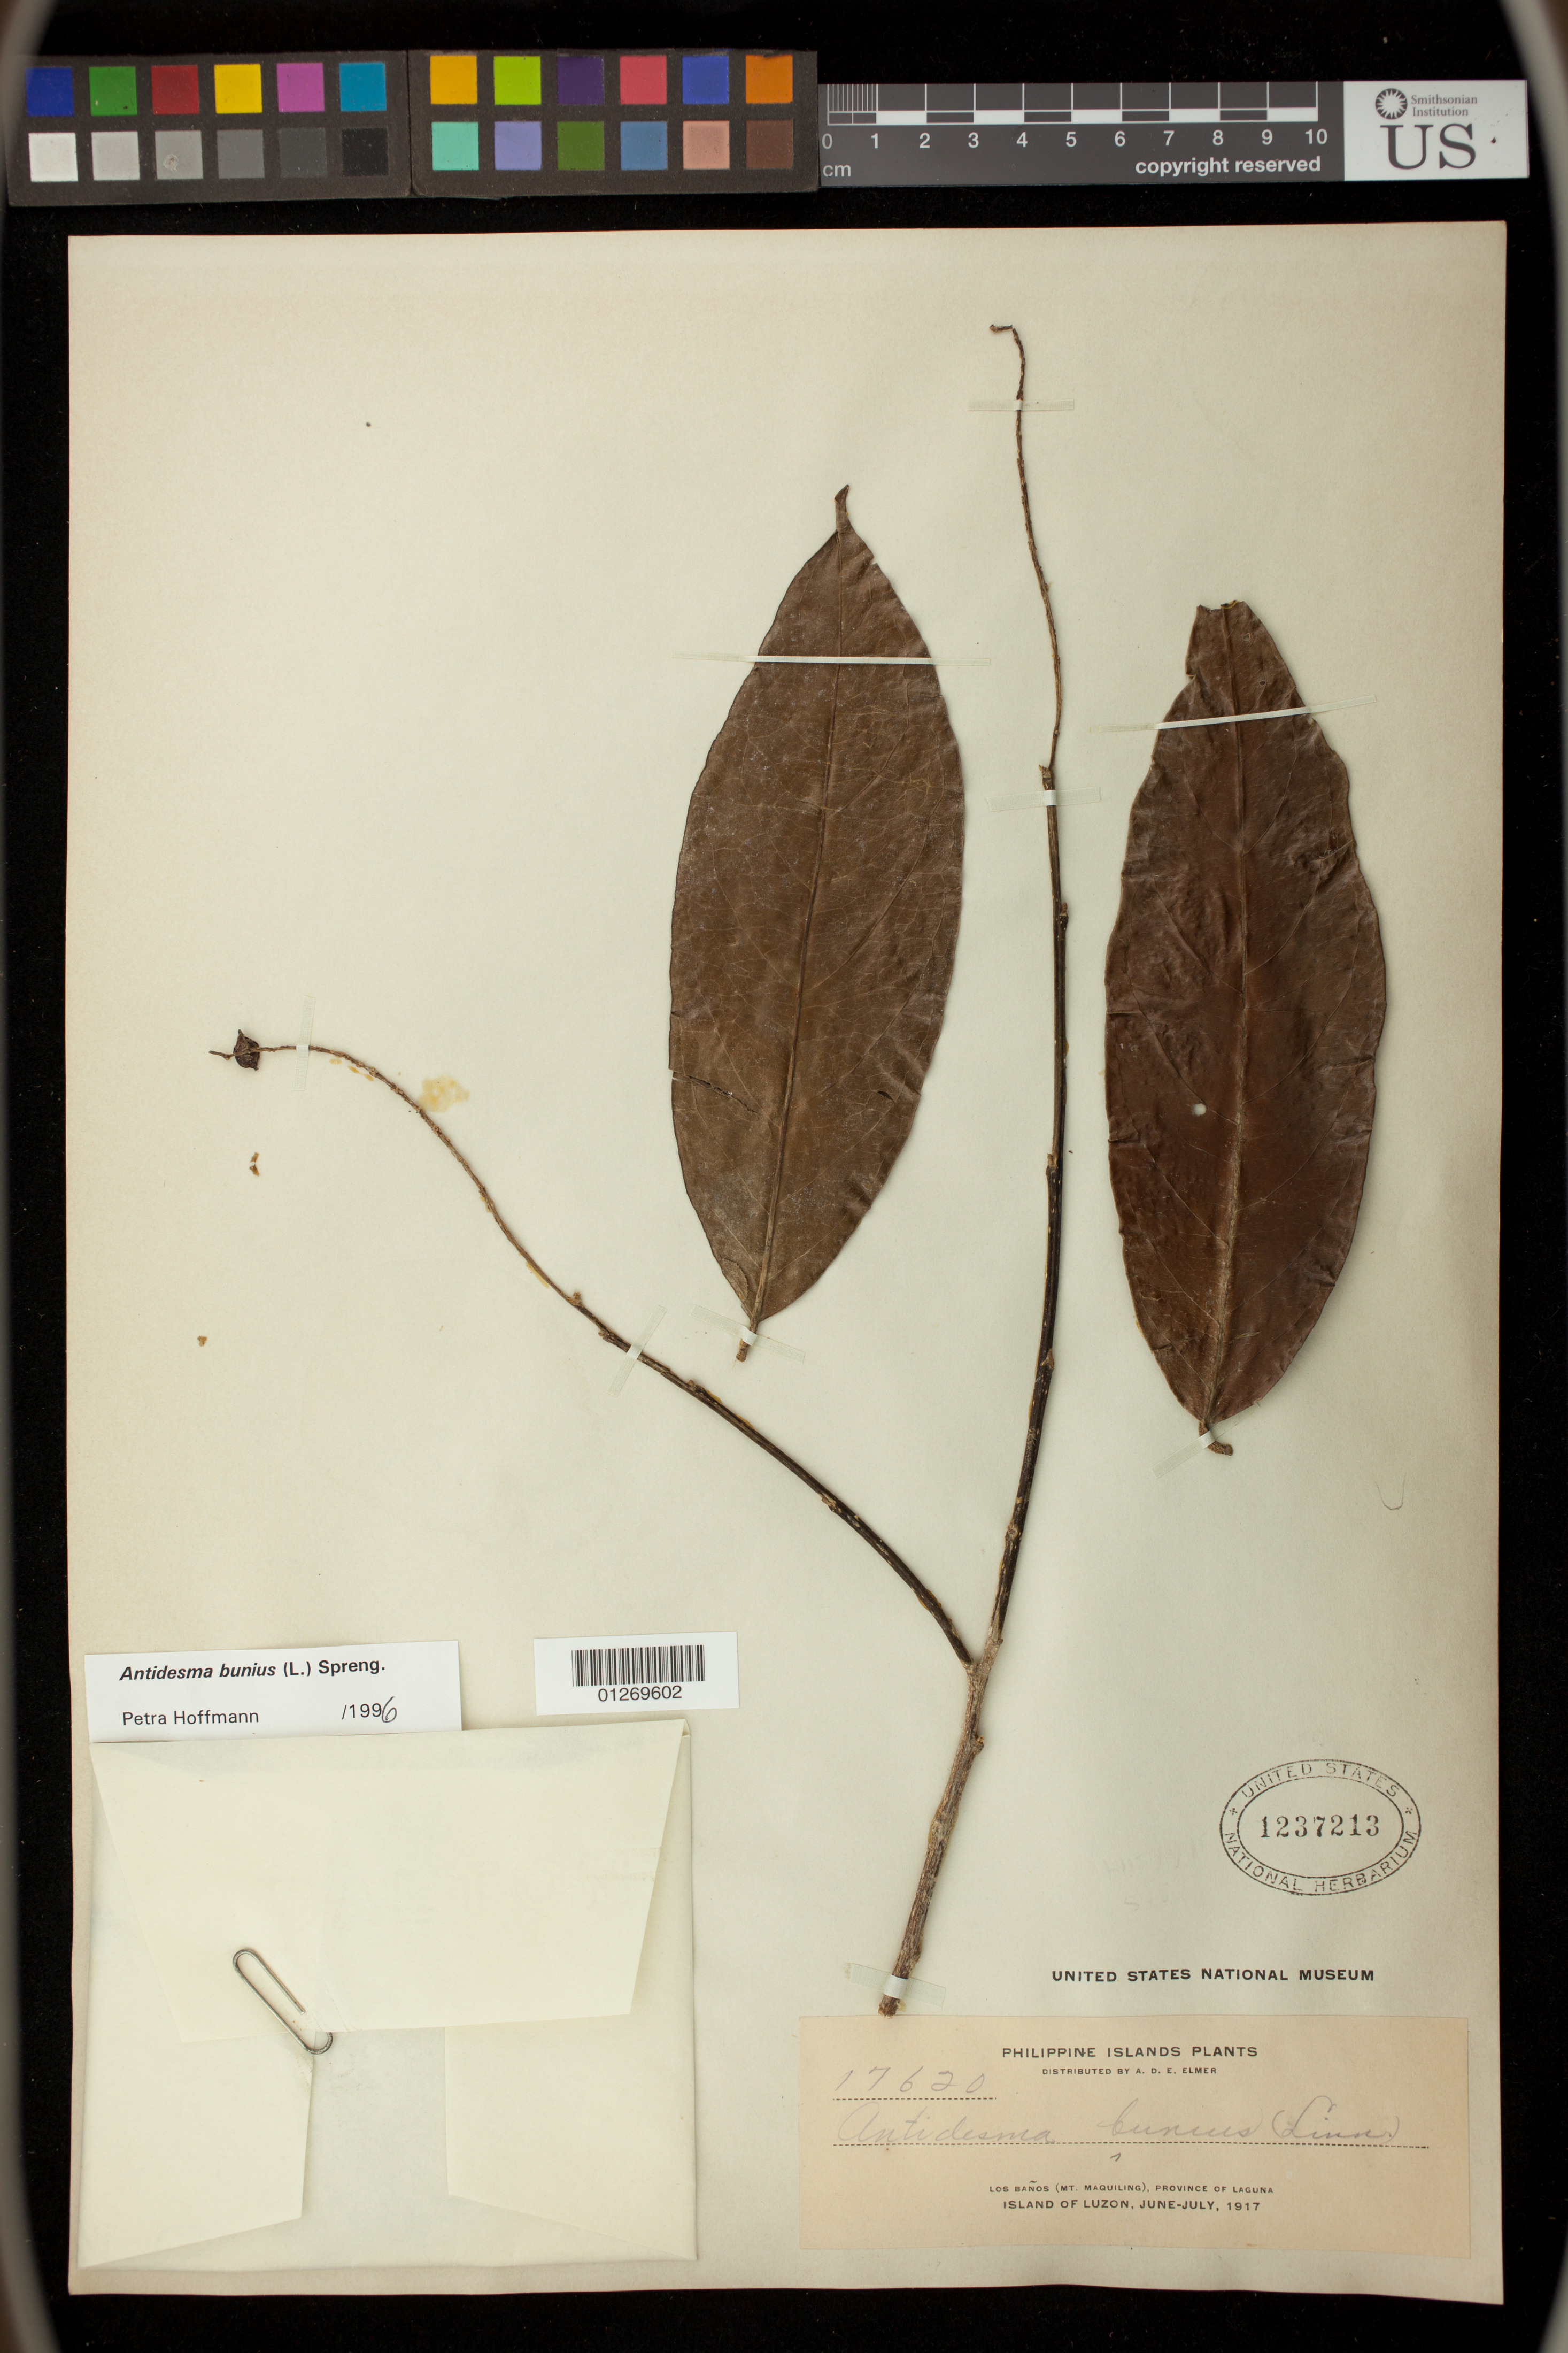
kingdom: Plantae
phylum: Tracheophyta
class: Magnoliopsida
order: Malpighiales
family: Phyllanthaceae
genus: Antidesma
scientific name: Antidesma bunius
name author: (L.) Spreng.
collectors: A. D. E. Elmer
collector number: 17620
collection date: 1917-06/1917-07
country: Philippines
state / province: Calabarzon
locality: Los Banos (Mt. Maquiling) Province of Laguna Island of Luzon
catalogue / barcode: US 1237213